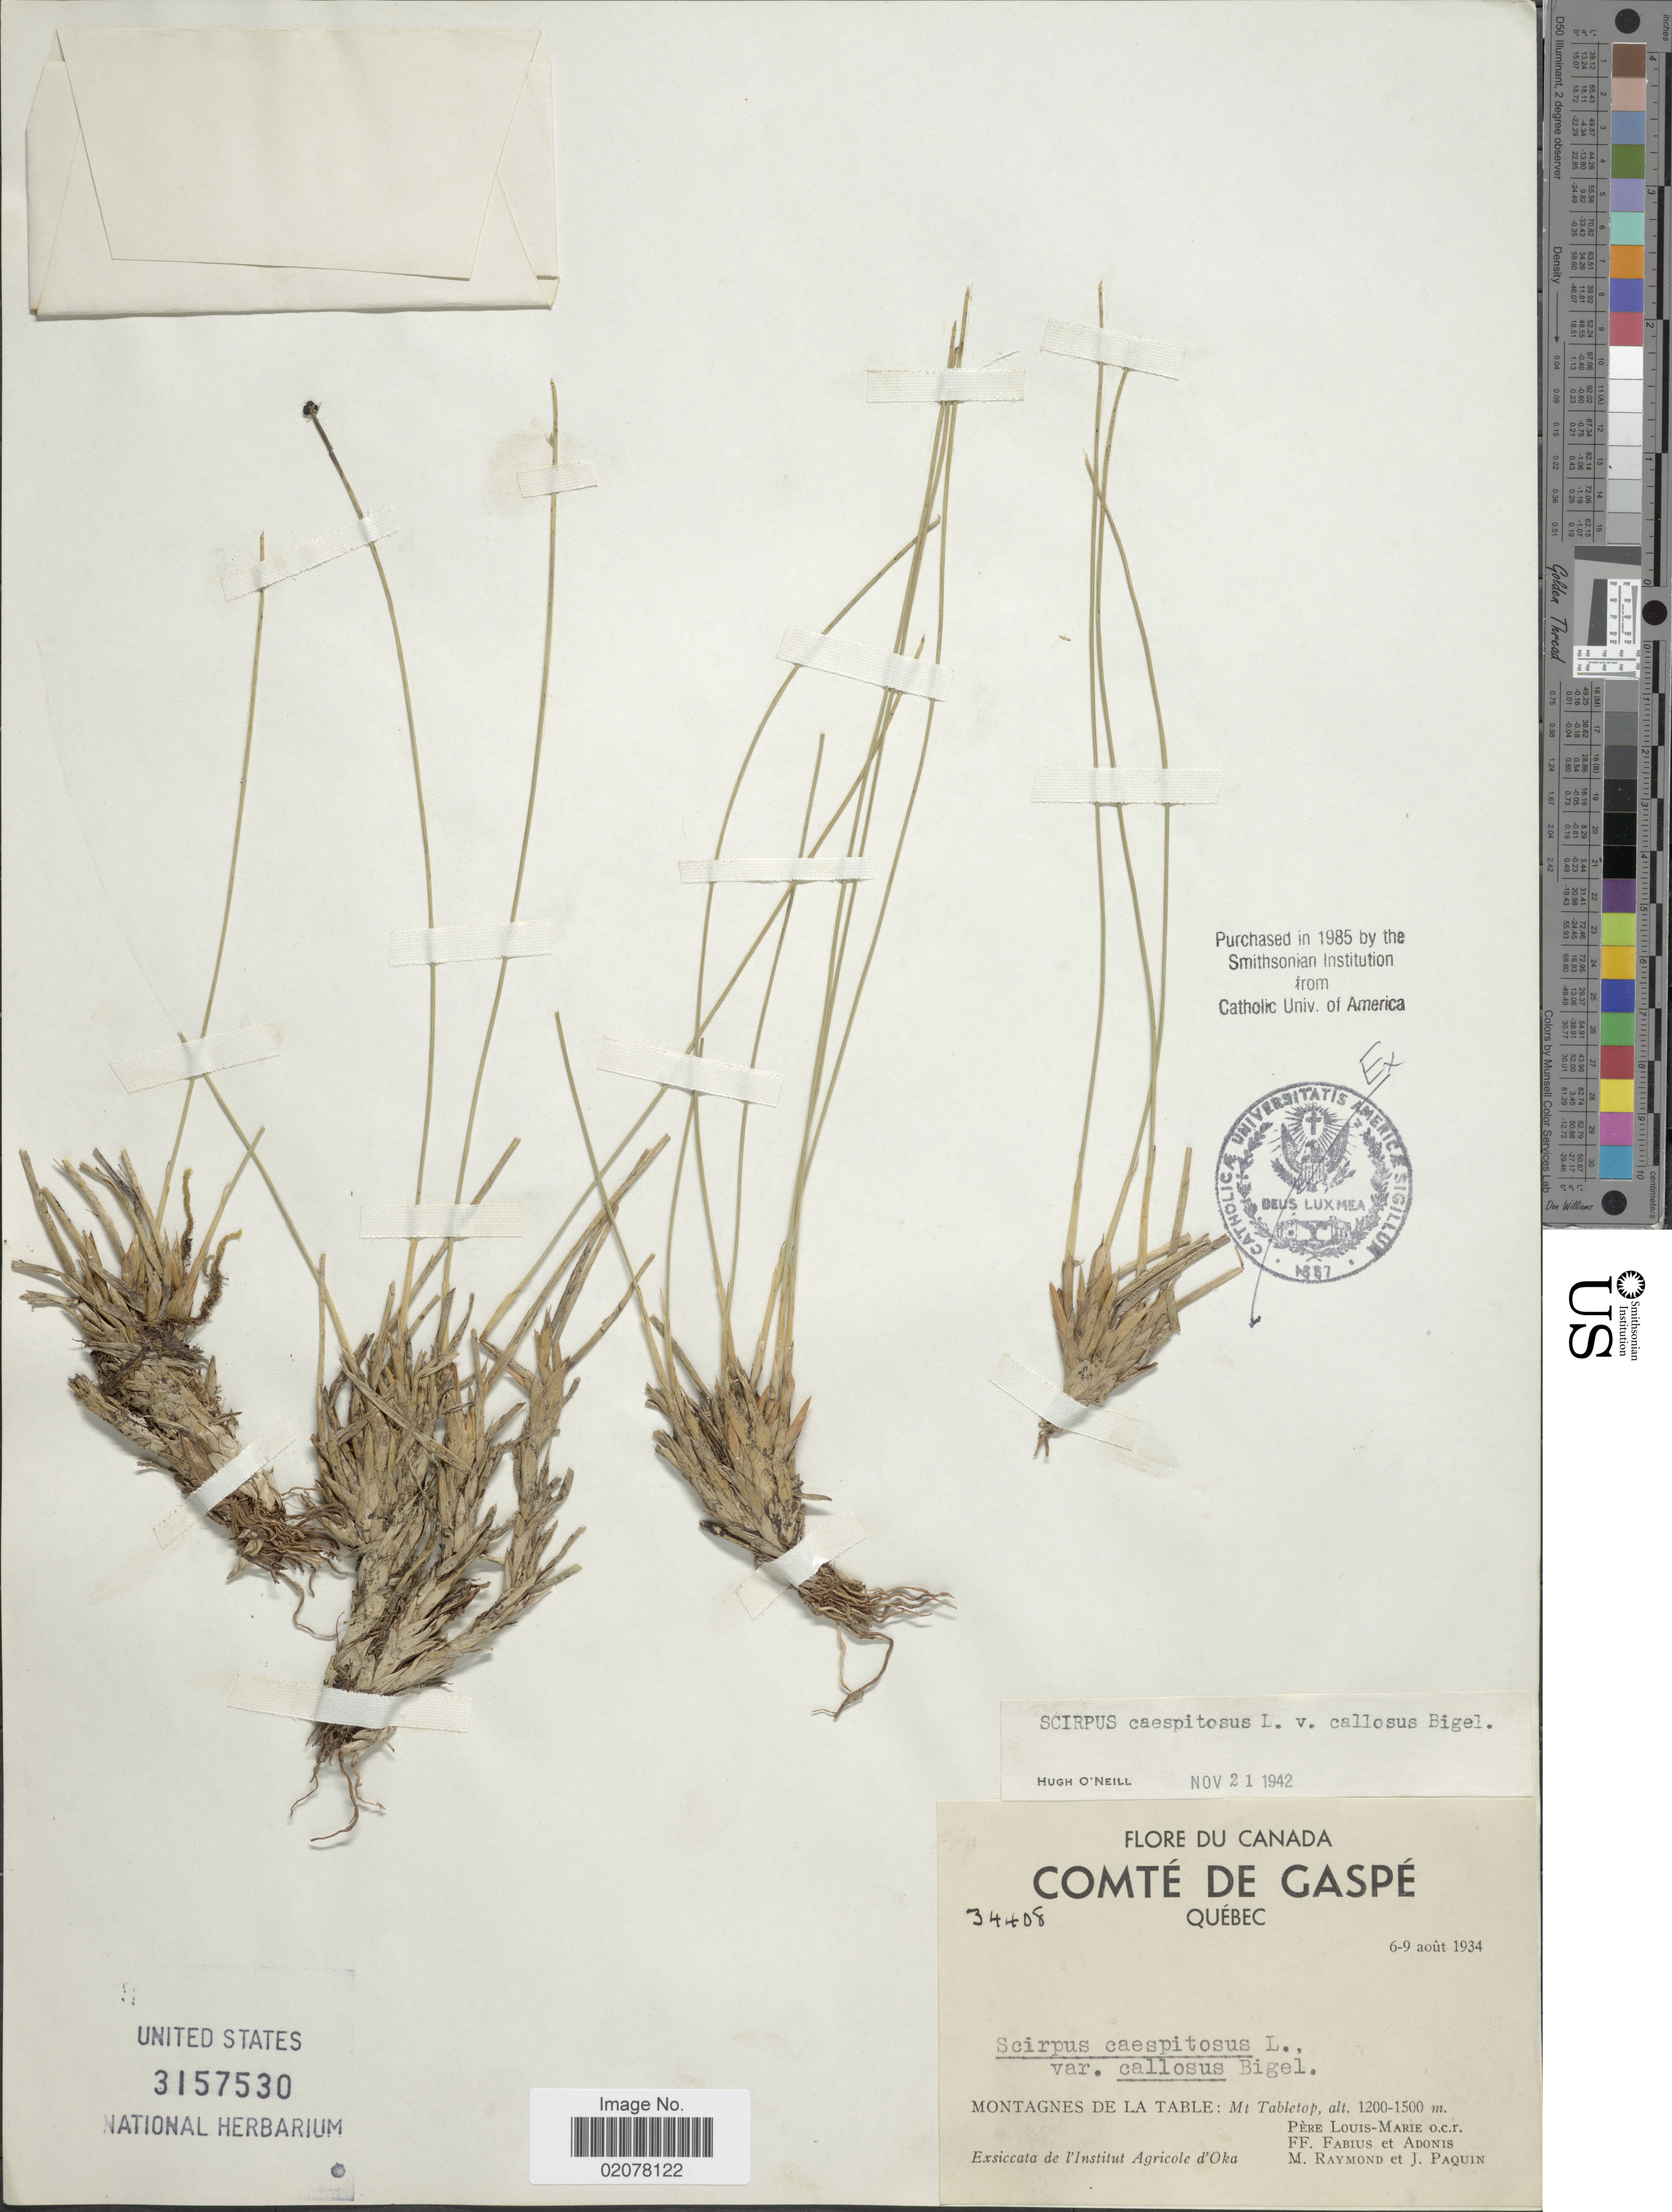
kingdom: Plantae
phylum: Tracheophyta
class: Liliopsida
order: Poales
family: Cyperaceae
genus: Trichophorum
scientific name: Trichophorum cespitosum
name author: (L.) Hartm.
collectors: L.-M. LaLonde, B. Fabius, Adonis, M. Raymond & J. Paquin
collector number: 34408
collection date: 1934-08-06/1934-08-09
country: Canada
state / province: Quebec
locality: Comté de Gaspé. Montagnes de la Table: Mt Tabletop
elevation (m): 1200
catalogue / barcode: US 3157530